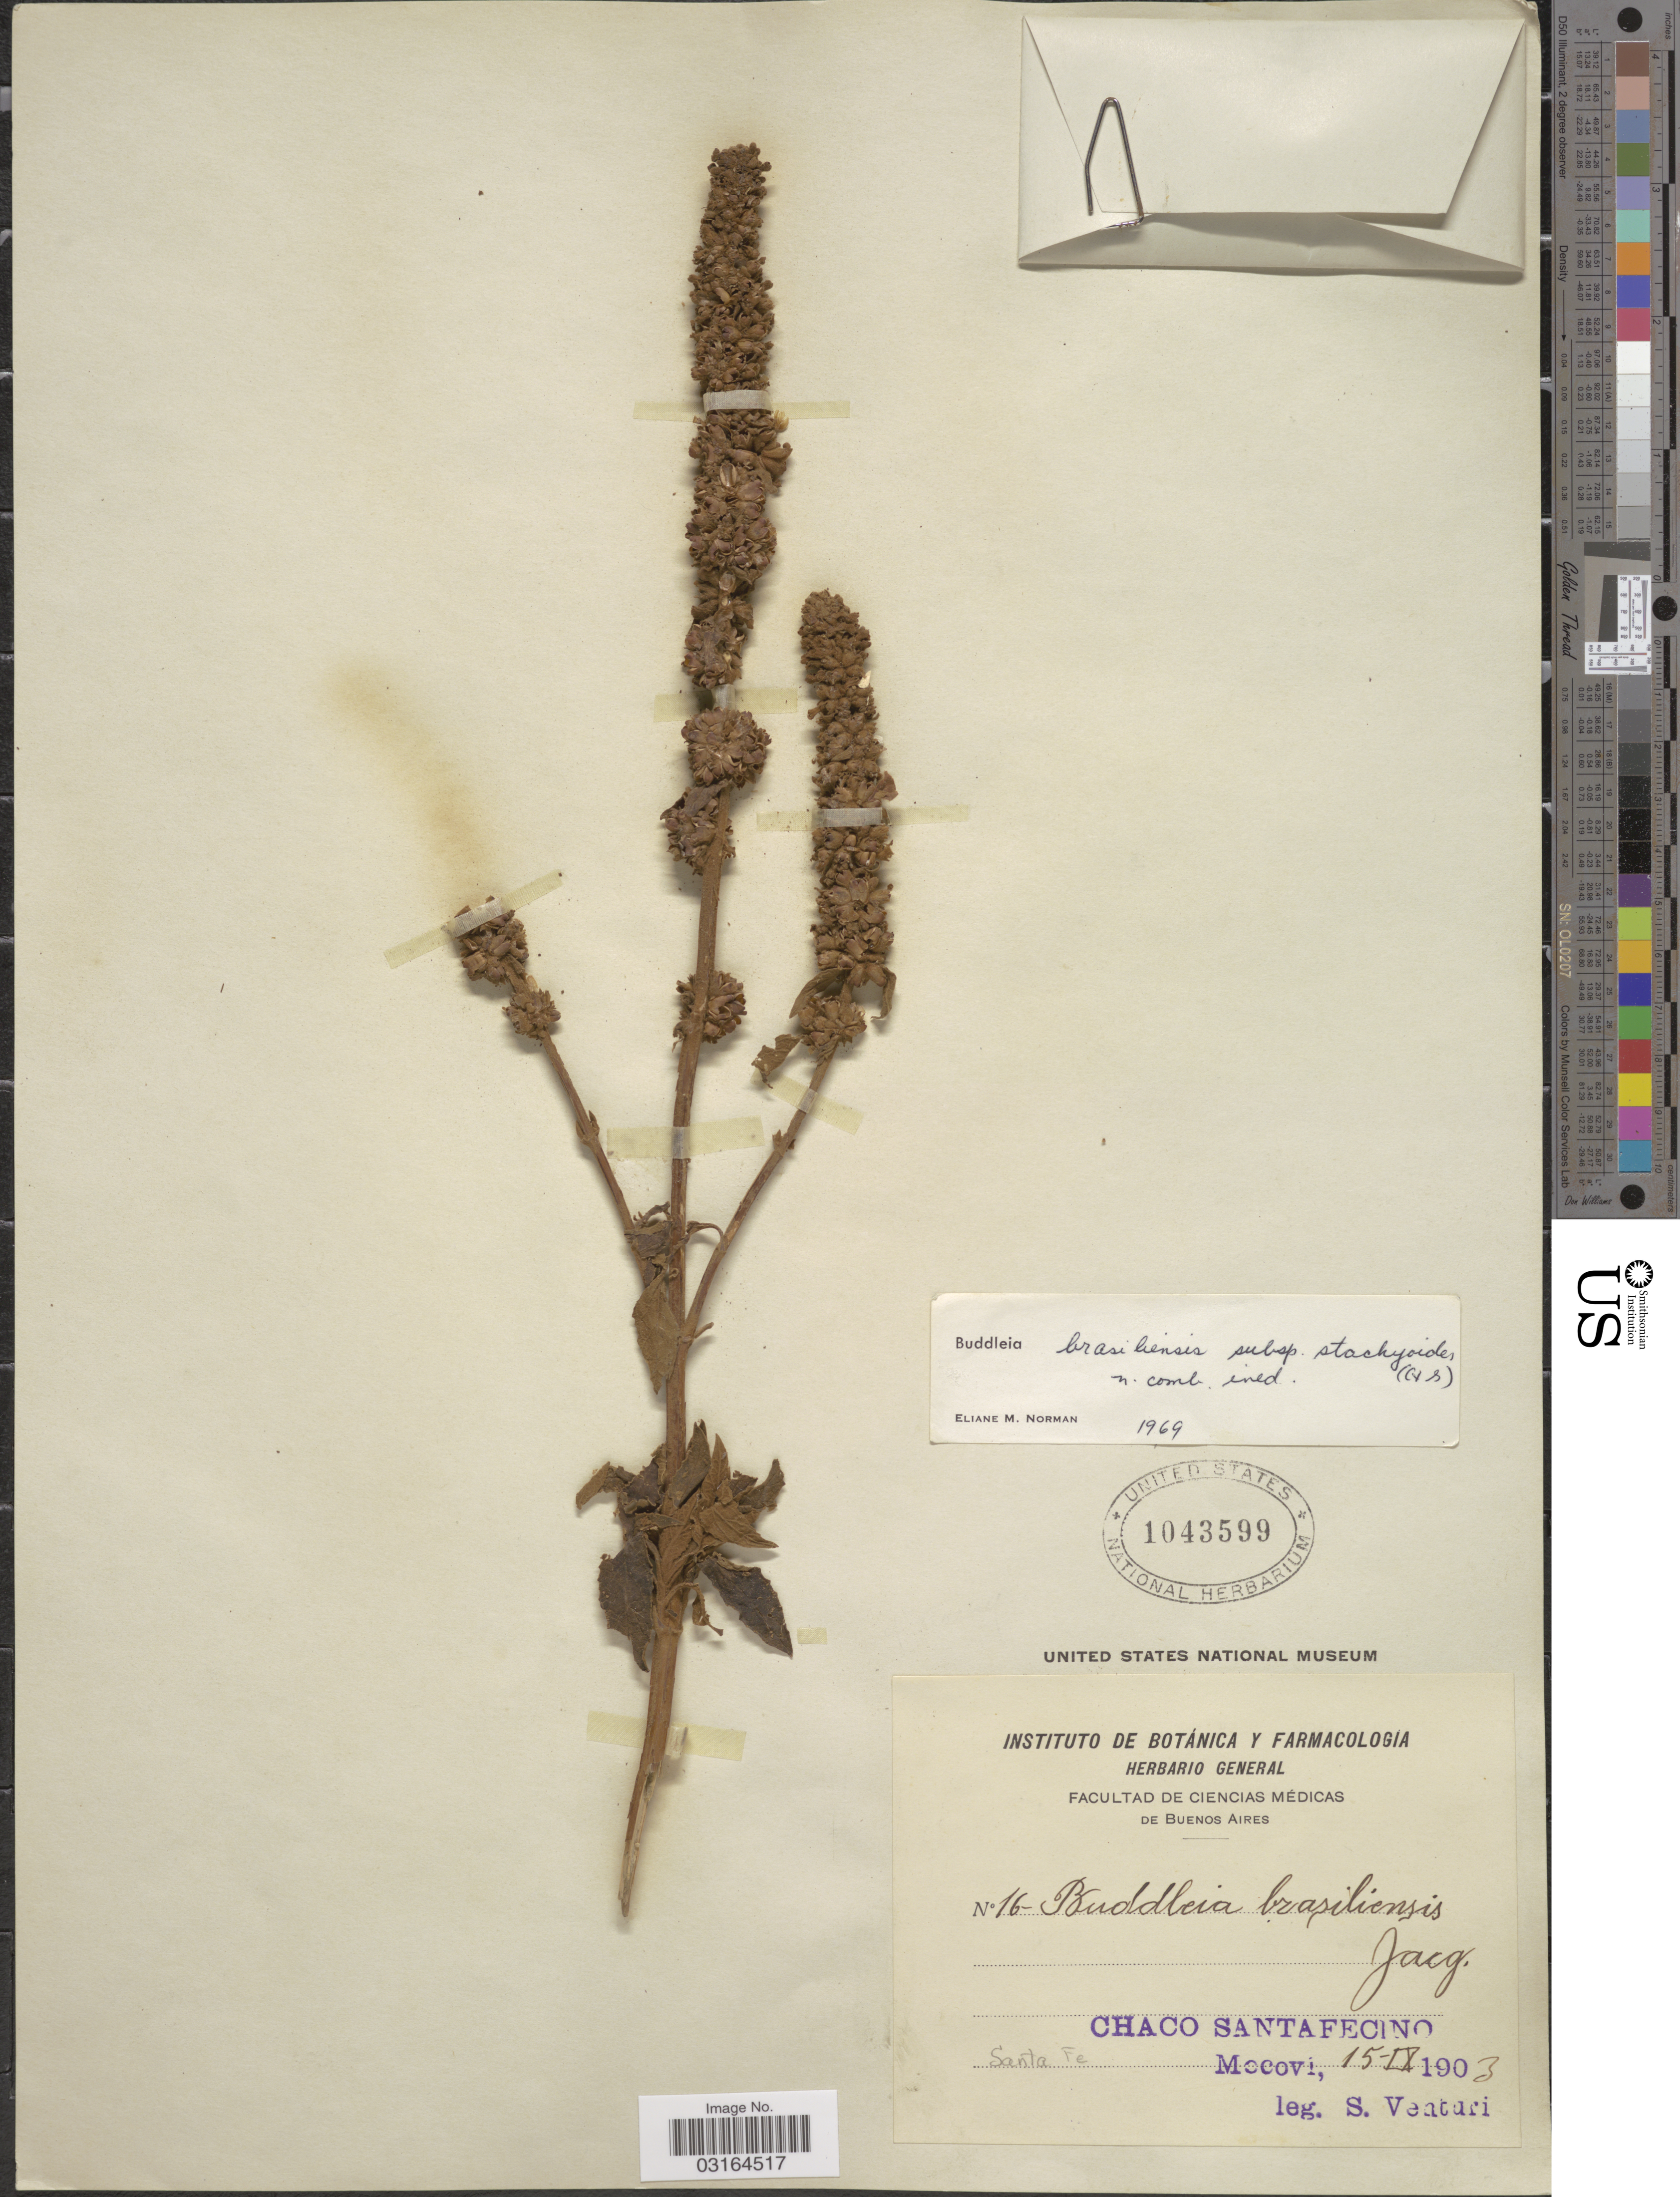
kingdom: Plantae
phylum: Tracheophyta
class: Magnoliopsida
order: Lamiales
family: Scrophulariaceae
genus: Buddleja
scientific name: Buddleja stachyoides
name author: Cham. & Schltdl.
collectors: S. Venturi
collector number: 16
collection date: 1903-09-15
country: Argentina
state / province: Santa Fe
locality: Chaco Santa Fecino. Mocovi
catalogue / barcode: US 1043599